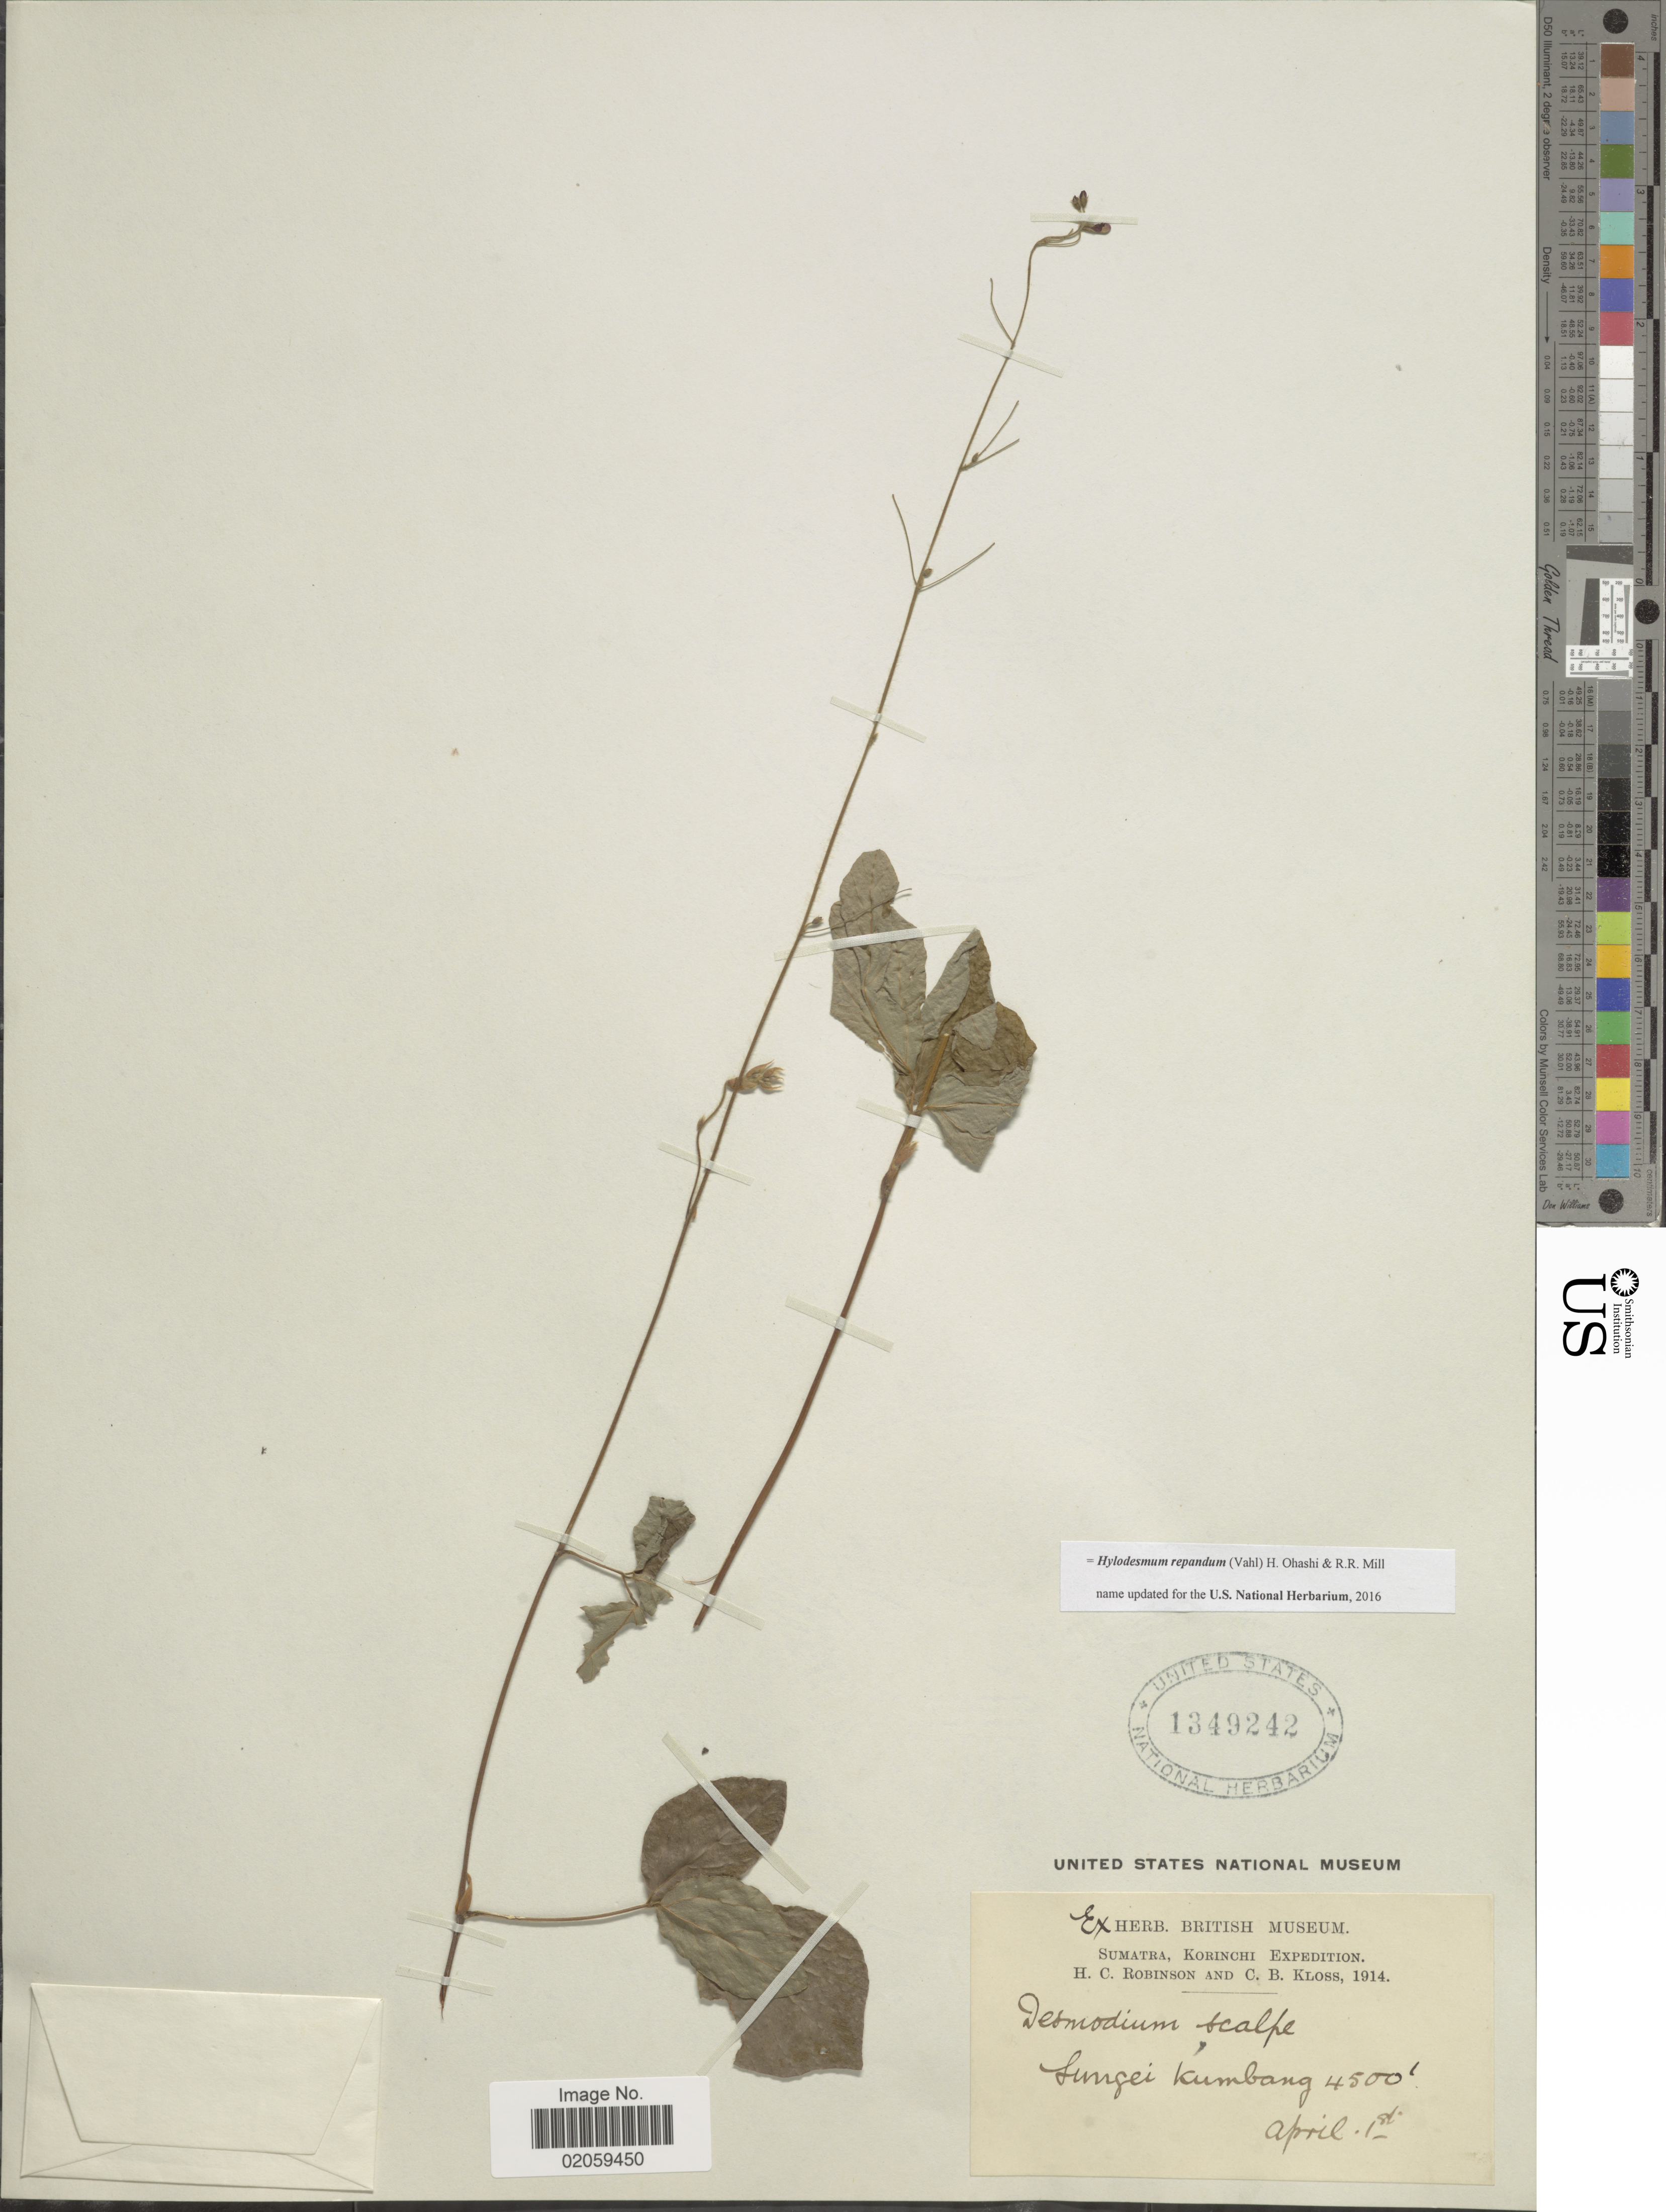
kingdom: Plantae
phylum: Tracheophyta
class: Magnoliopsida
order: Fabales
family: Fabaceae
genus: Hylodesmum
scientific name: Hylodesmum repandum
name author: (Vahl) H. Ohashi & R.R. Mill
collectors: H. C. Robinson & C. Kloss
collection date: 1914-04-01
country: Indonesia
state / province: Sumatra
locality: Korinchi, Sungei Kumbang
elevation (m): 1372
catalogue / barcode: US 1349242